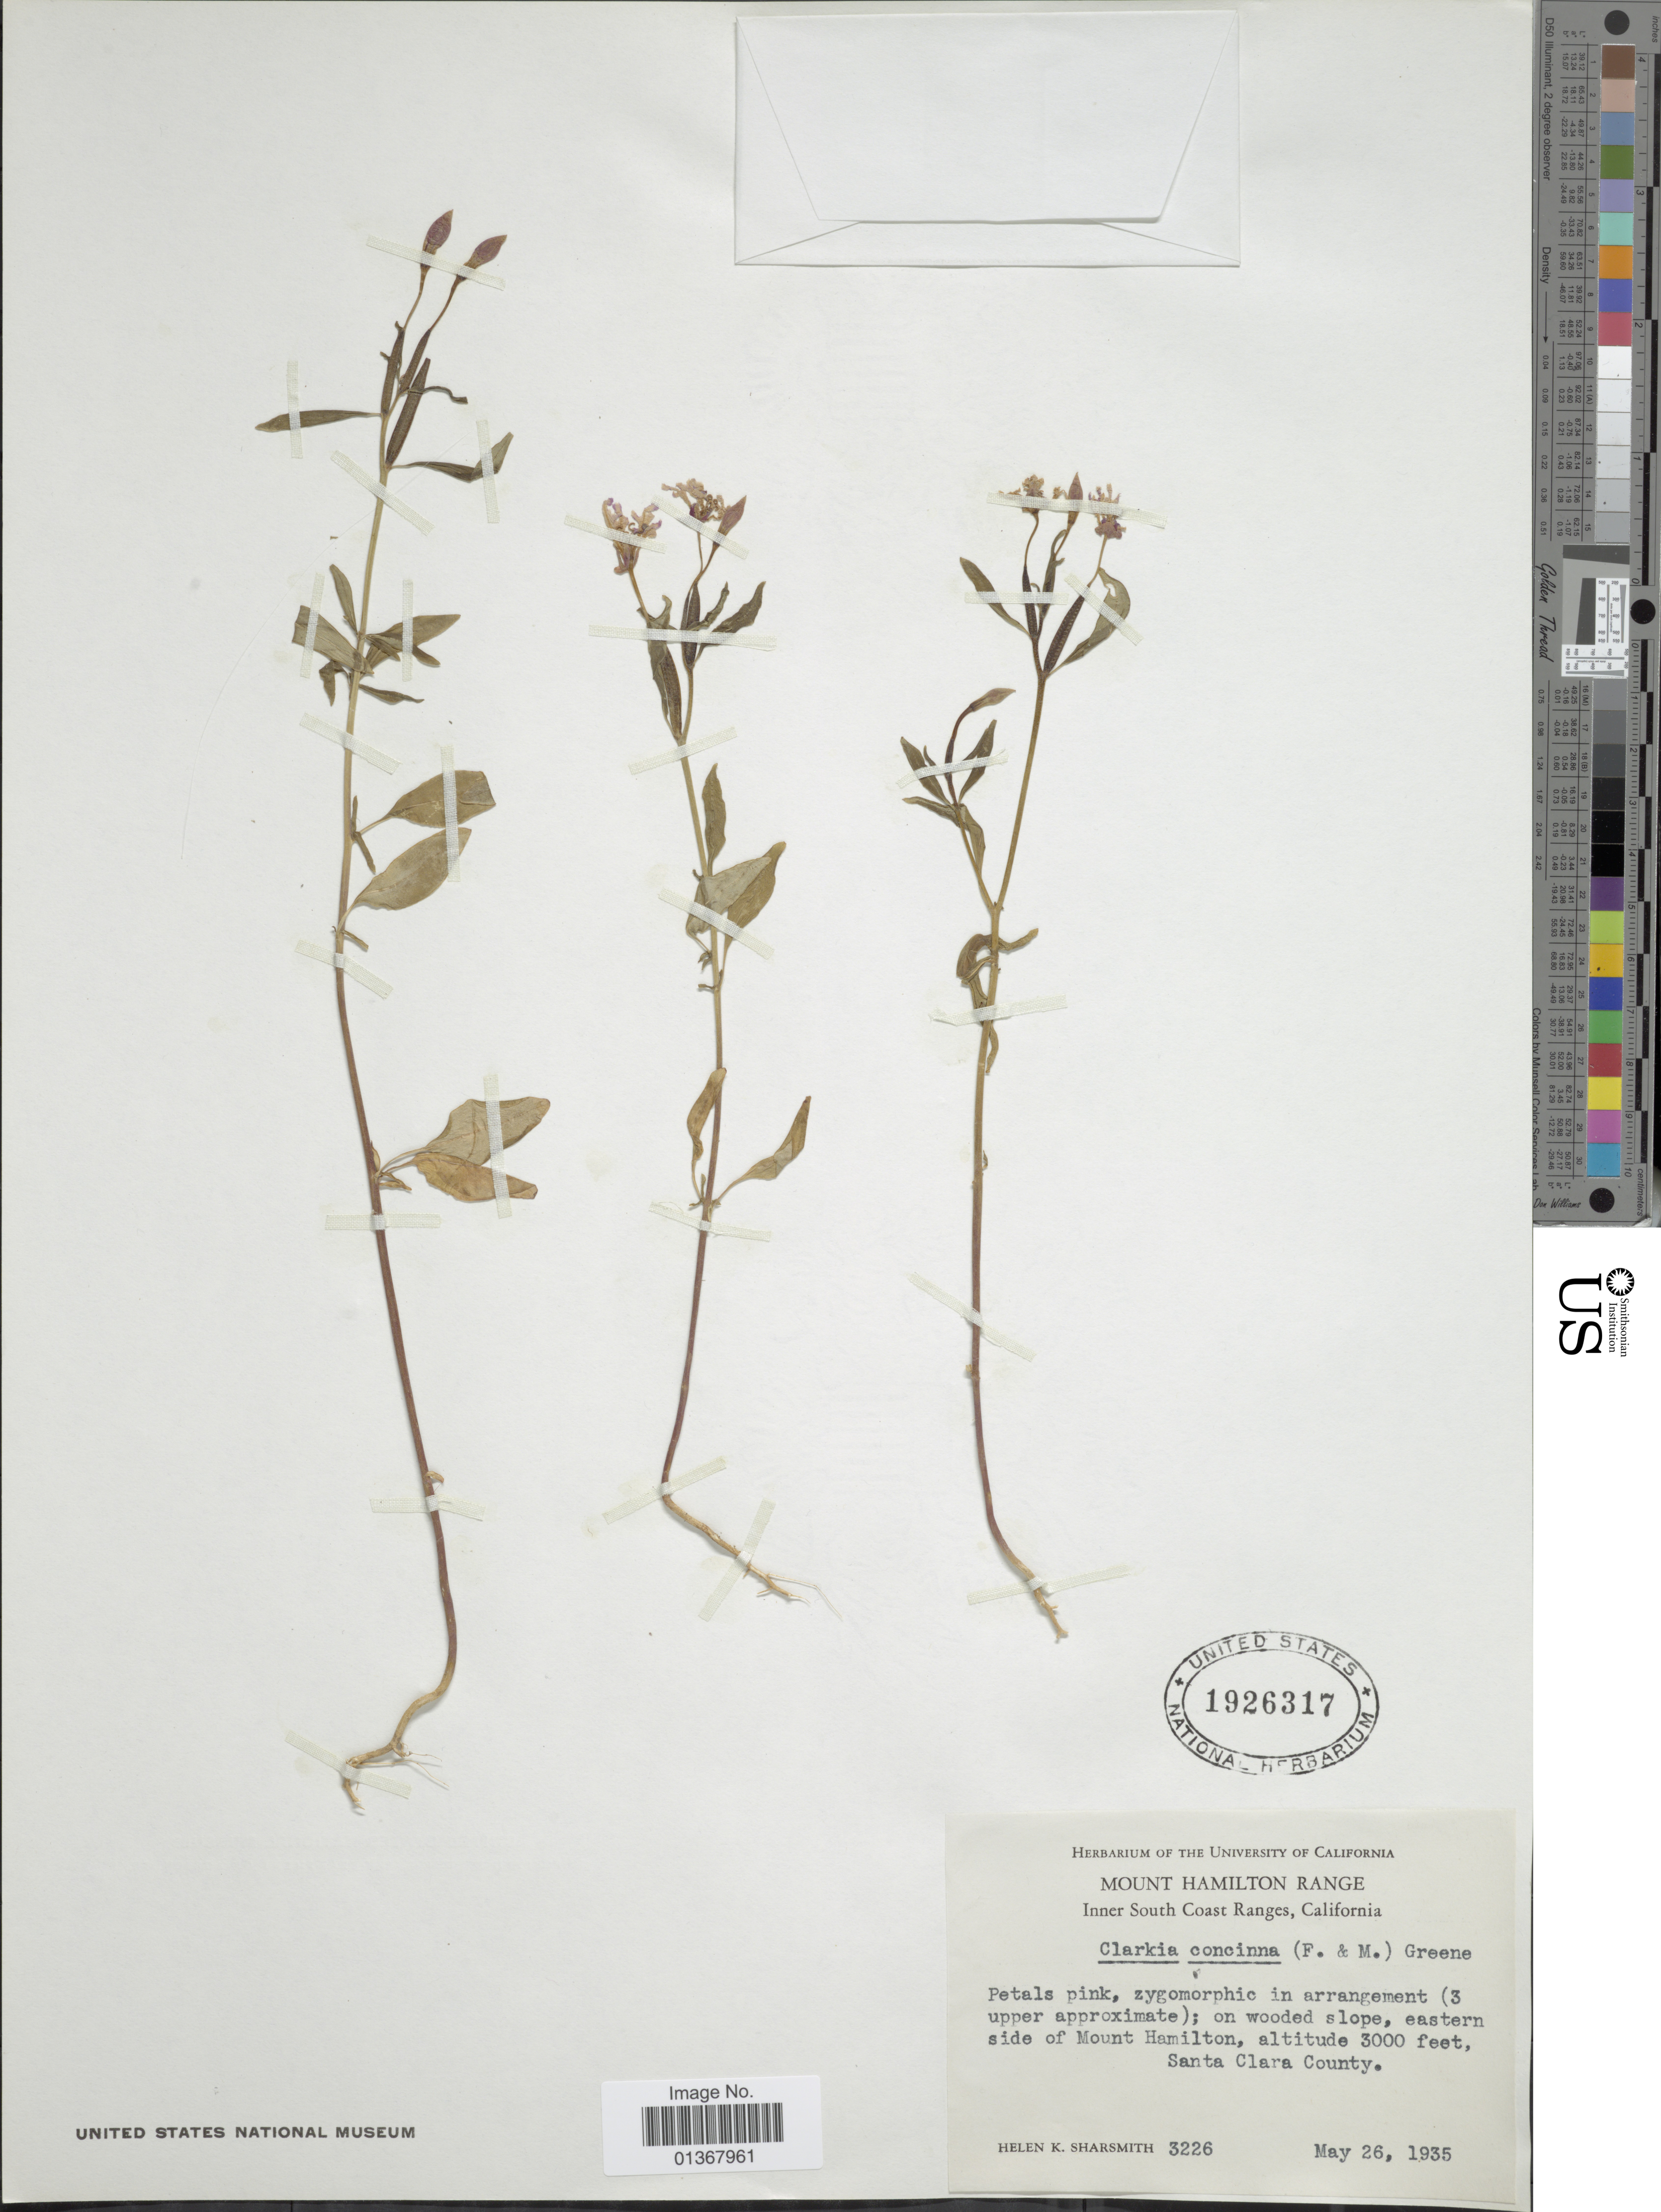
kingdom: Plantae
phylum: Tracheophyta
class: Magnoliopsida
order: Myrtales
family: Onagraceae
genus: Clarkia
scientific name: Clarkia concinna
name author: (Fisch. & C.A. Mey.) Greene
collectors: H. Sharsmith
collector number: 3226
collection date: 1935-05-26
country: United States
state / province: California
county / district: Santa Clara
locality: Mount Hamilton Range, Inner South Coast Ranges, on wooded slope, eastern side of Mount Hamilton, Santa Clara County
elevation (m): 914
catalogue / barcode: US 1926317